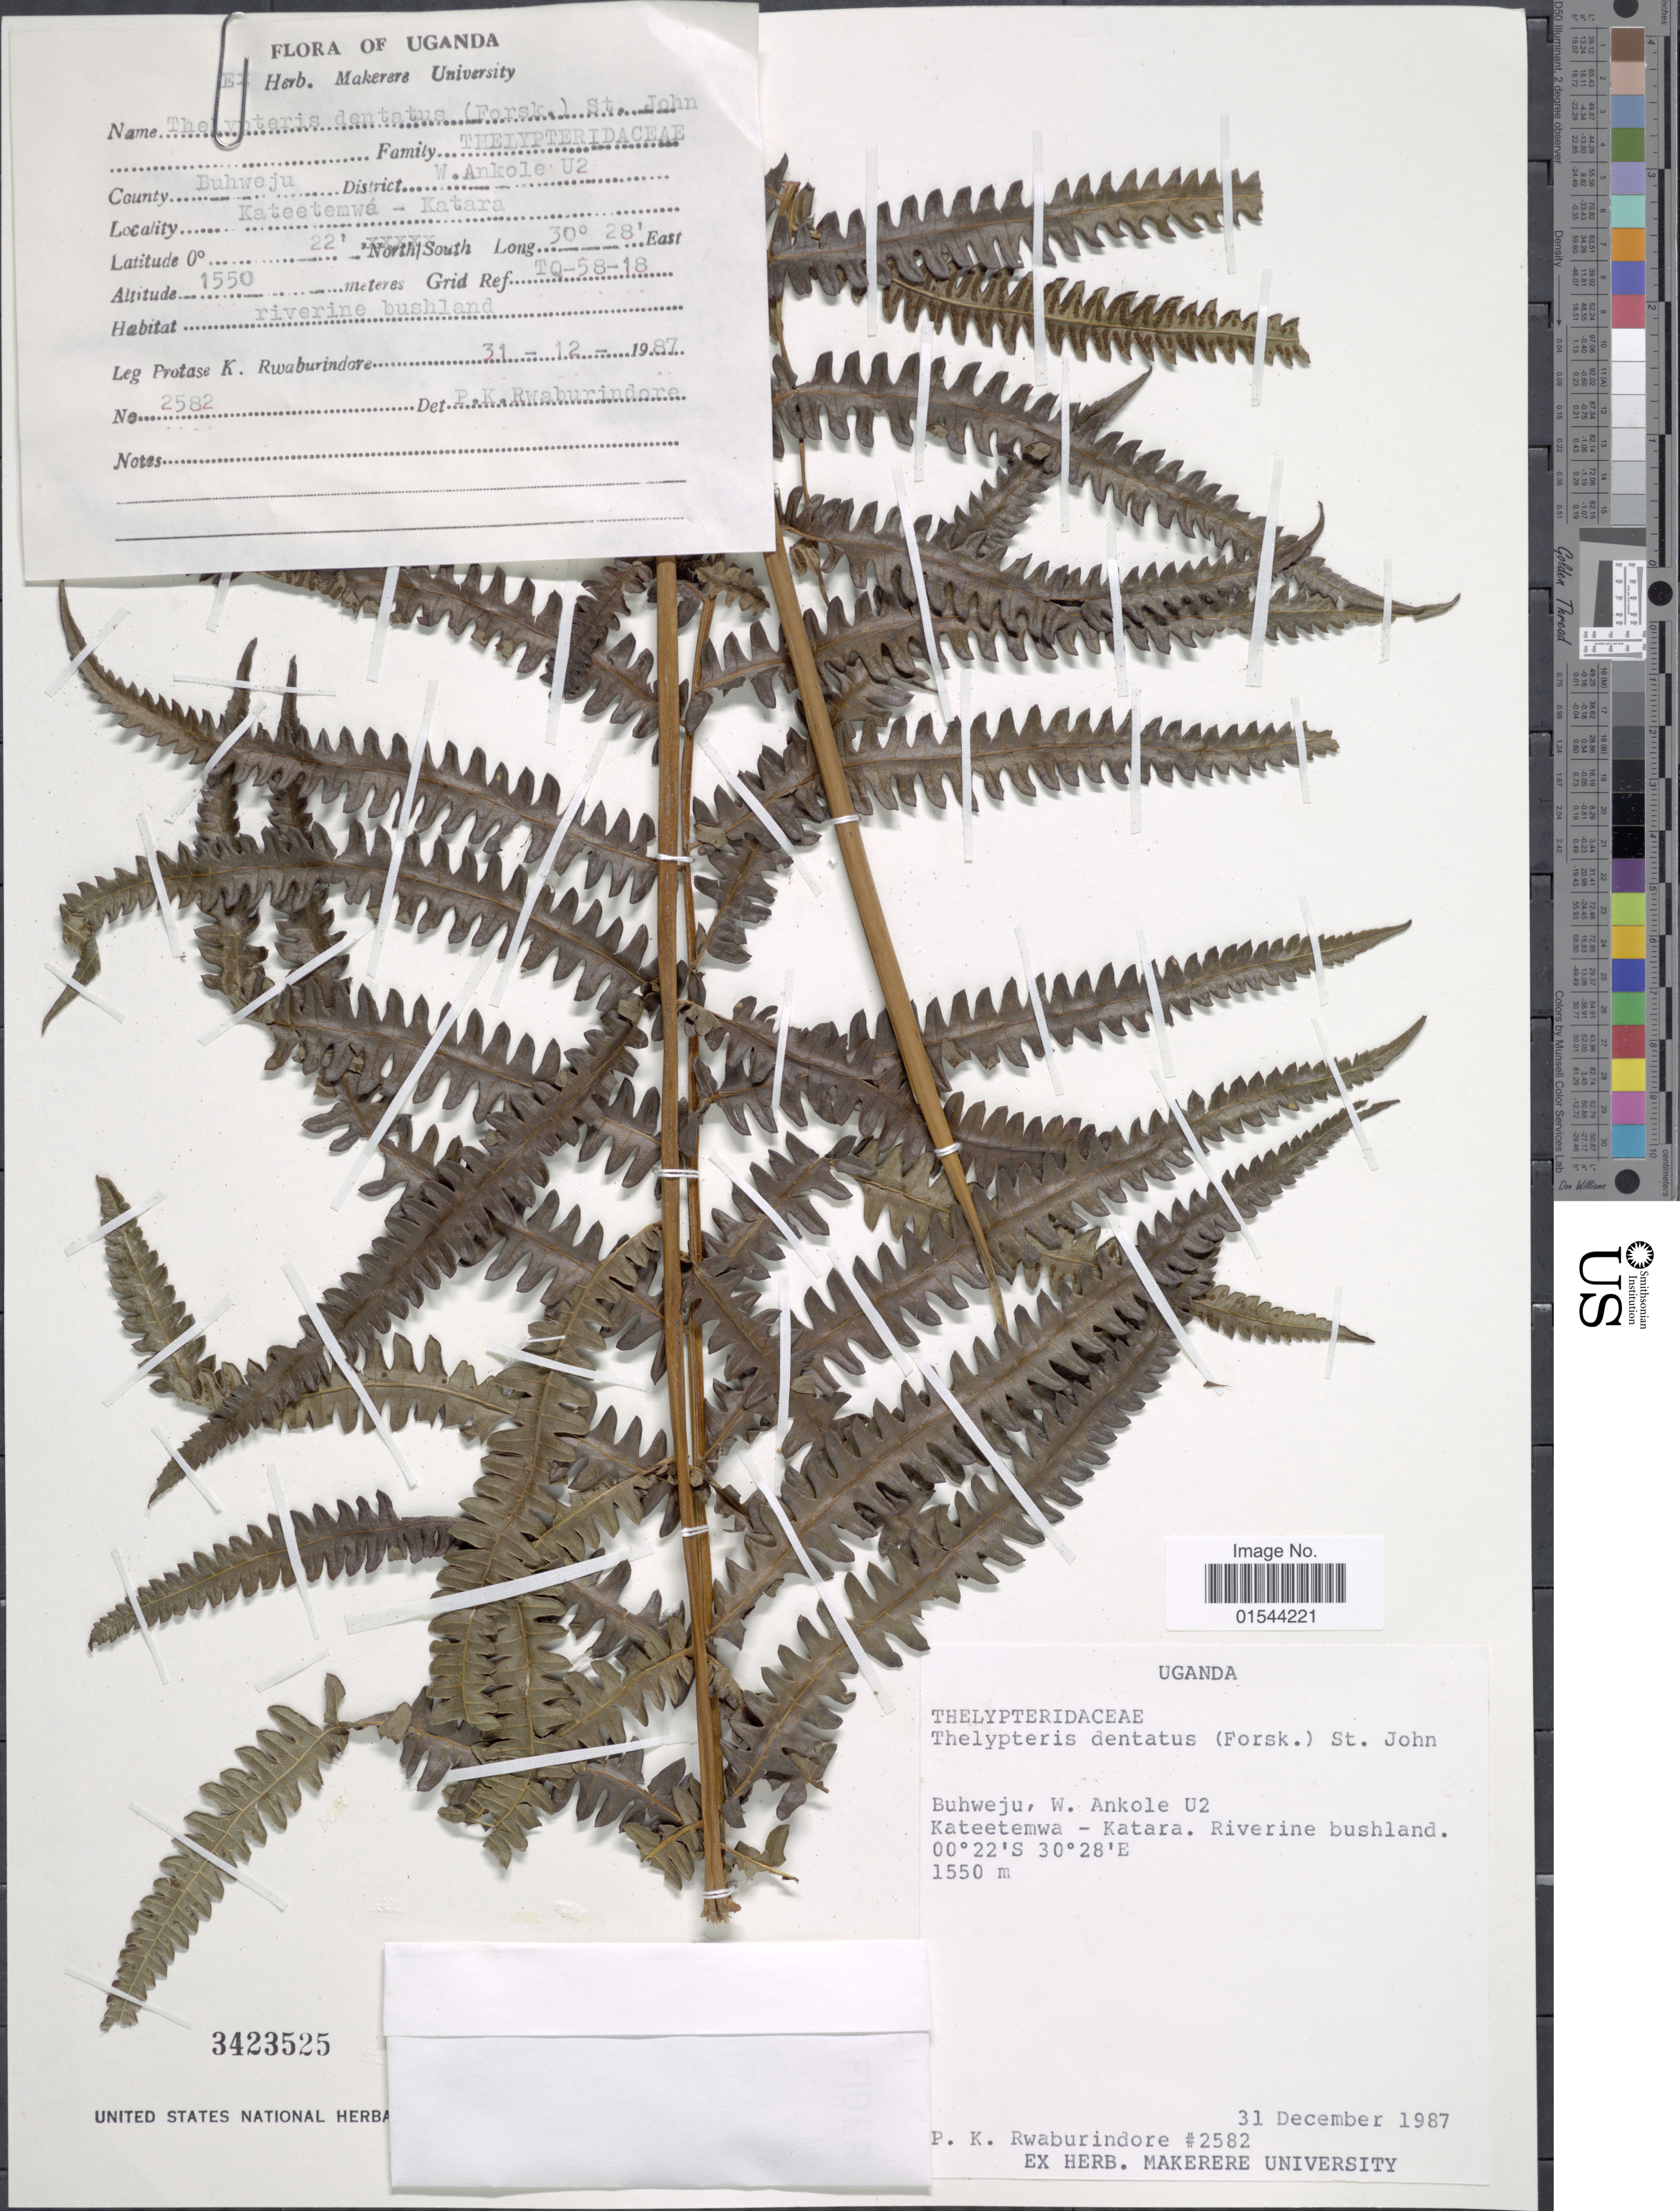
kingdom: Plantae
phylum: Tracheophyta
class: Polypodiopsida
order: Polypodiales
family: Thelypteridaceae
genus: Christella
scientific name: Christella dentata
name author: (Forssk.) Brownsey & Jermy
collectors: P. Rwaburindore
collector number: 2582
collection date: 1987-12-31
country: Uganda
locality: Buhweju, W. Ankole U2 Kateetemwa - Katara. Riviere bushland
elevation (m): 1550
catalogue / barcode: US 3423525